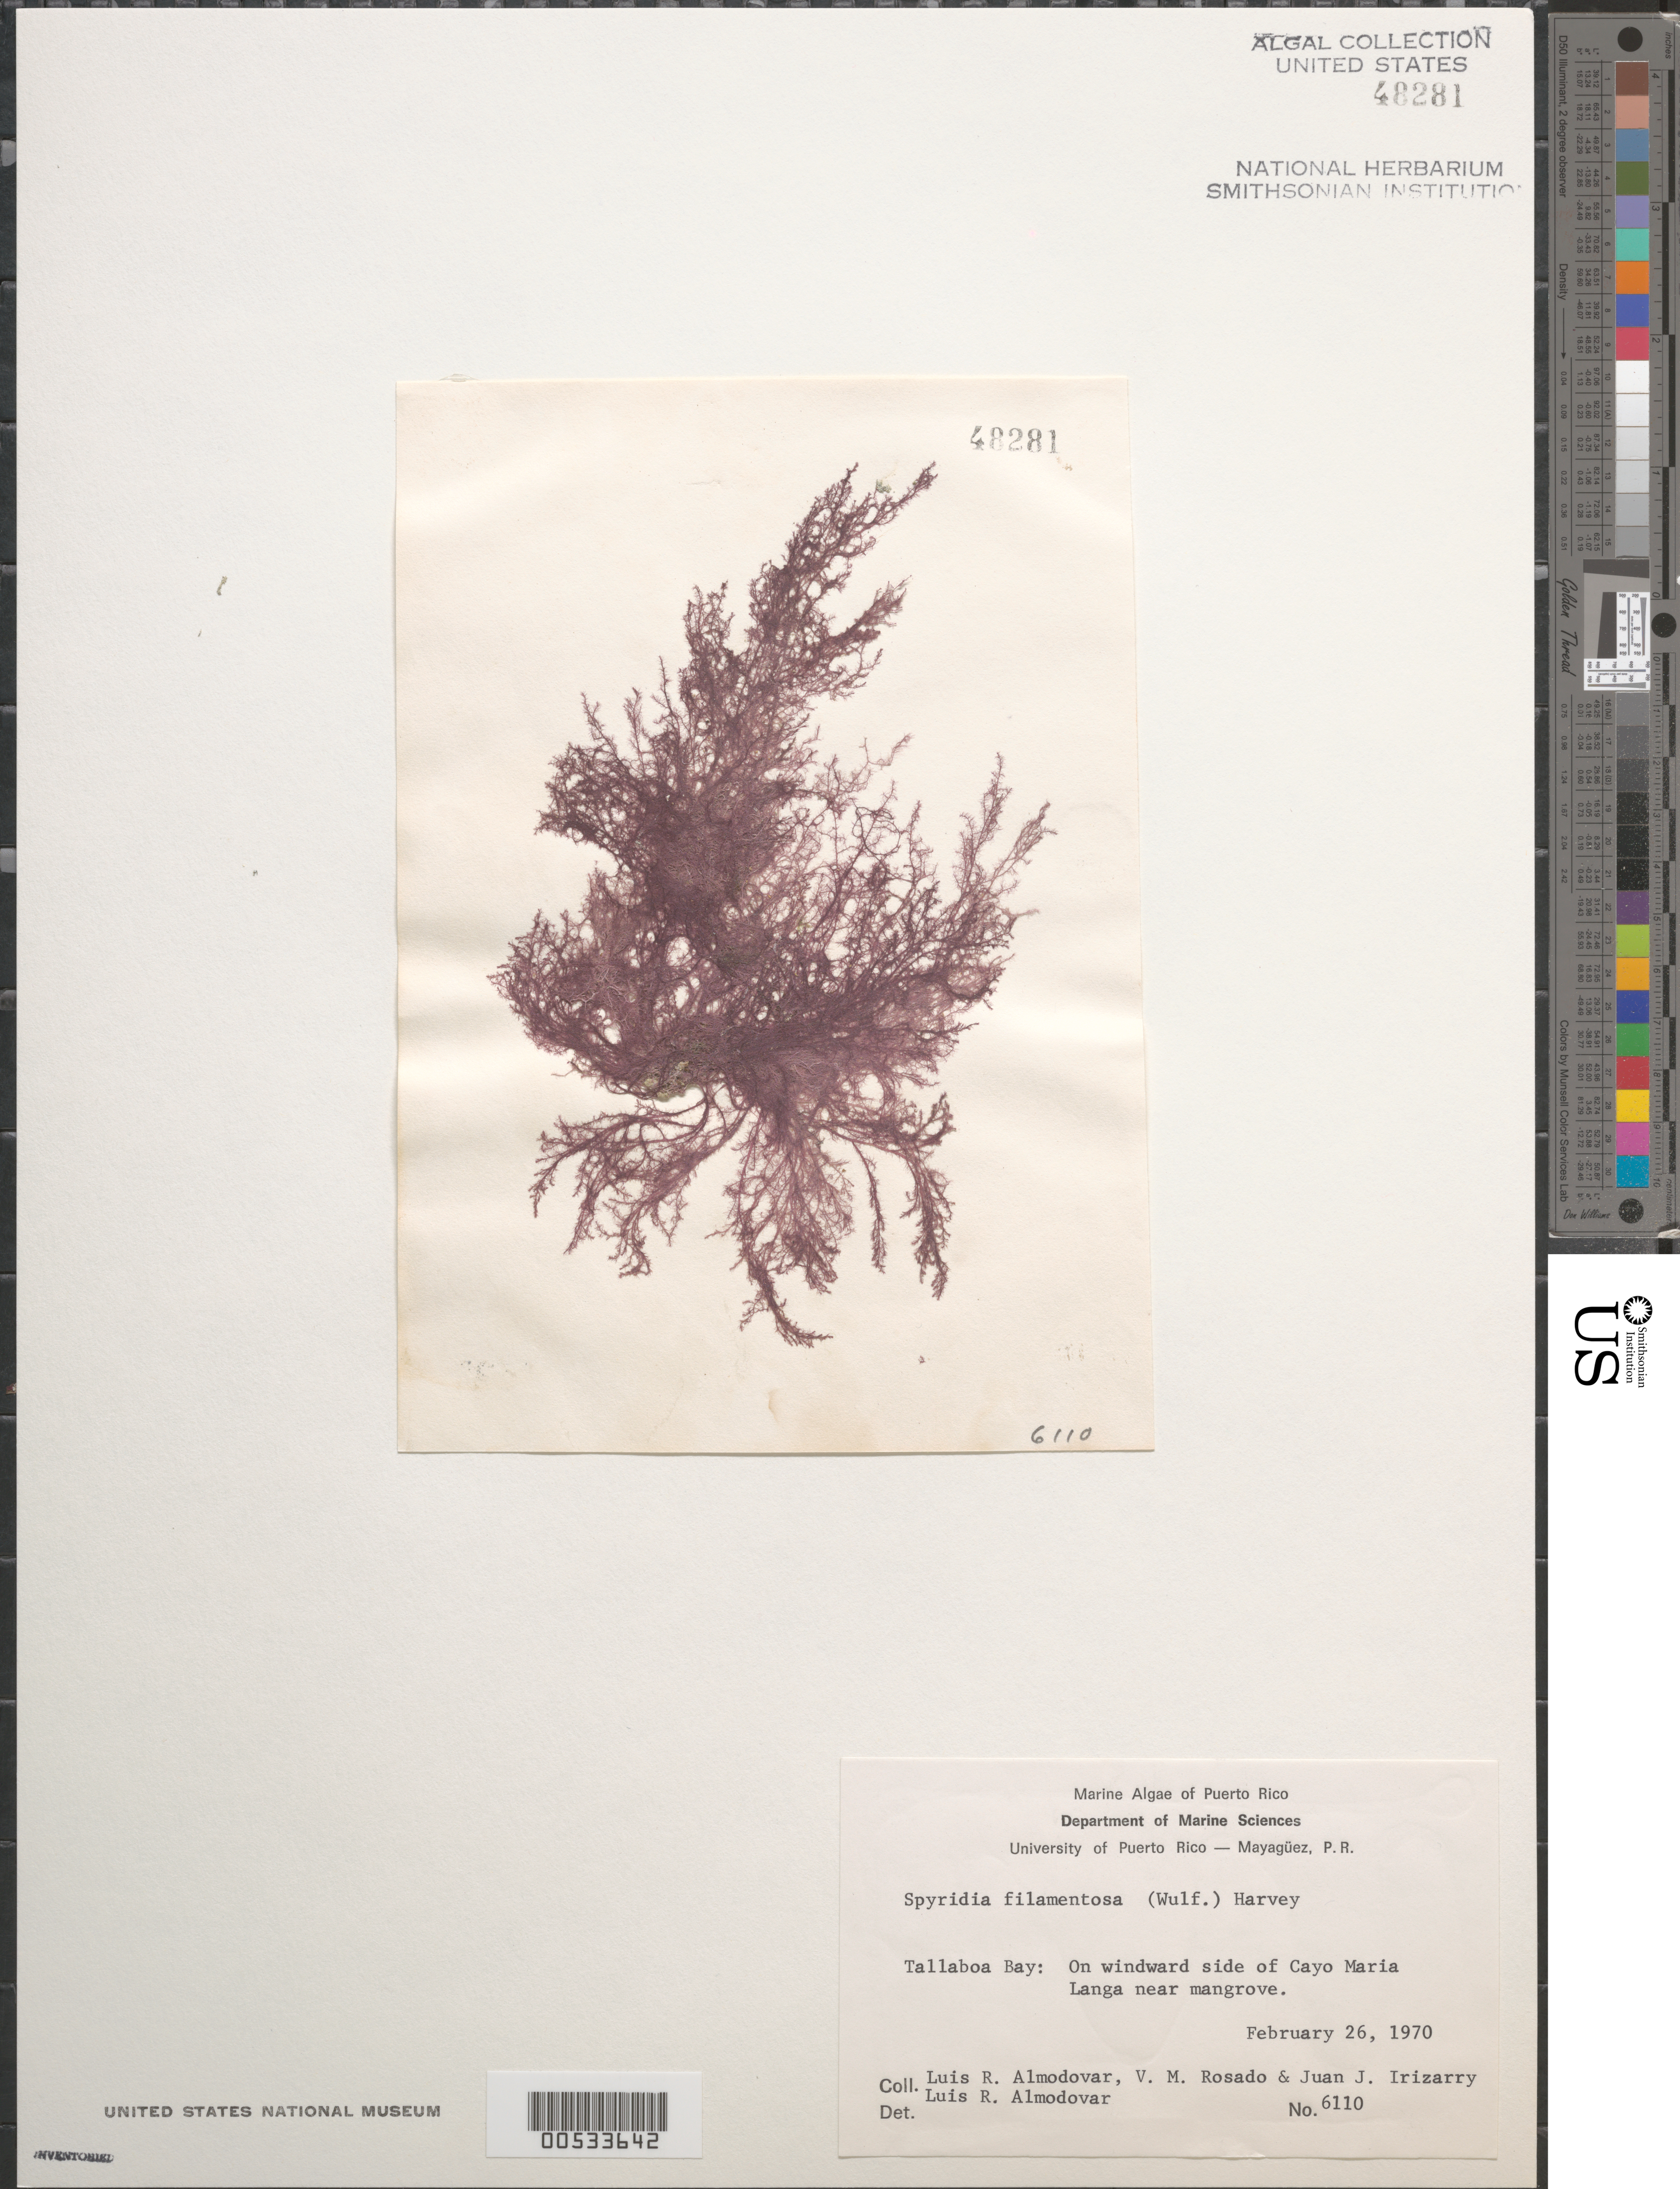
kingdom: Plantae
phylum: Rhodophyta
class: Florideophyceae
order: Ceramiales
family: Spyridiaceae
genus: Spyridia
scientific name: Spyridia filamentosa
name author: (Wulfen) Harv.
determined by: Almodovar, L. R.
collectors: L. Almodovar, V. Rosado & J. Irizarry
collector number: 6110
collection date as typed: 26 Feb 1970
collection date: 1970-02-26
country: Puerto Rico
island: Cayo Maria Langa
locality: Tallaboa Bay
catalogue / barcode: US 48281